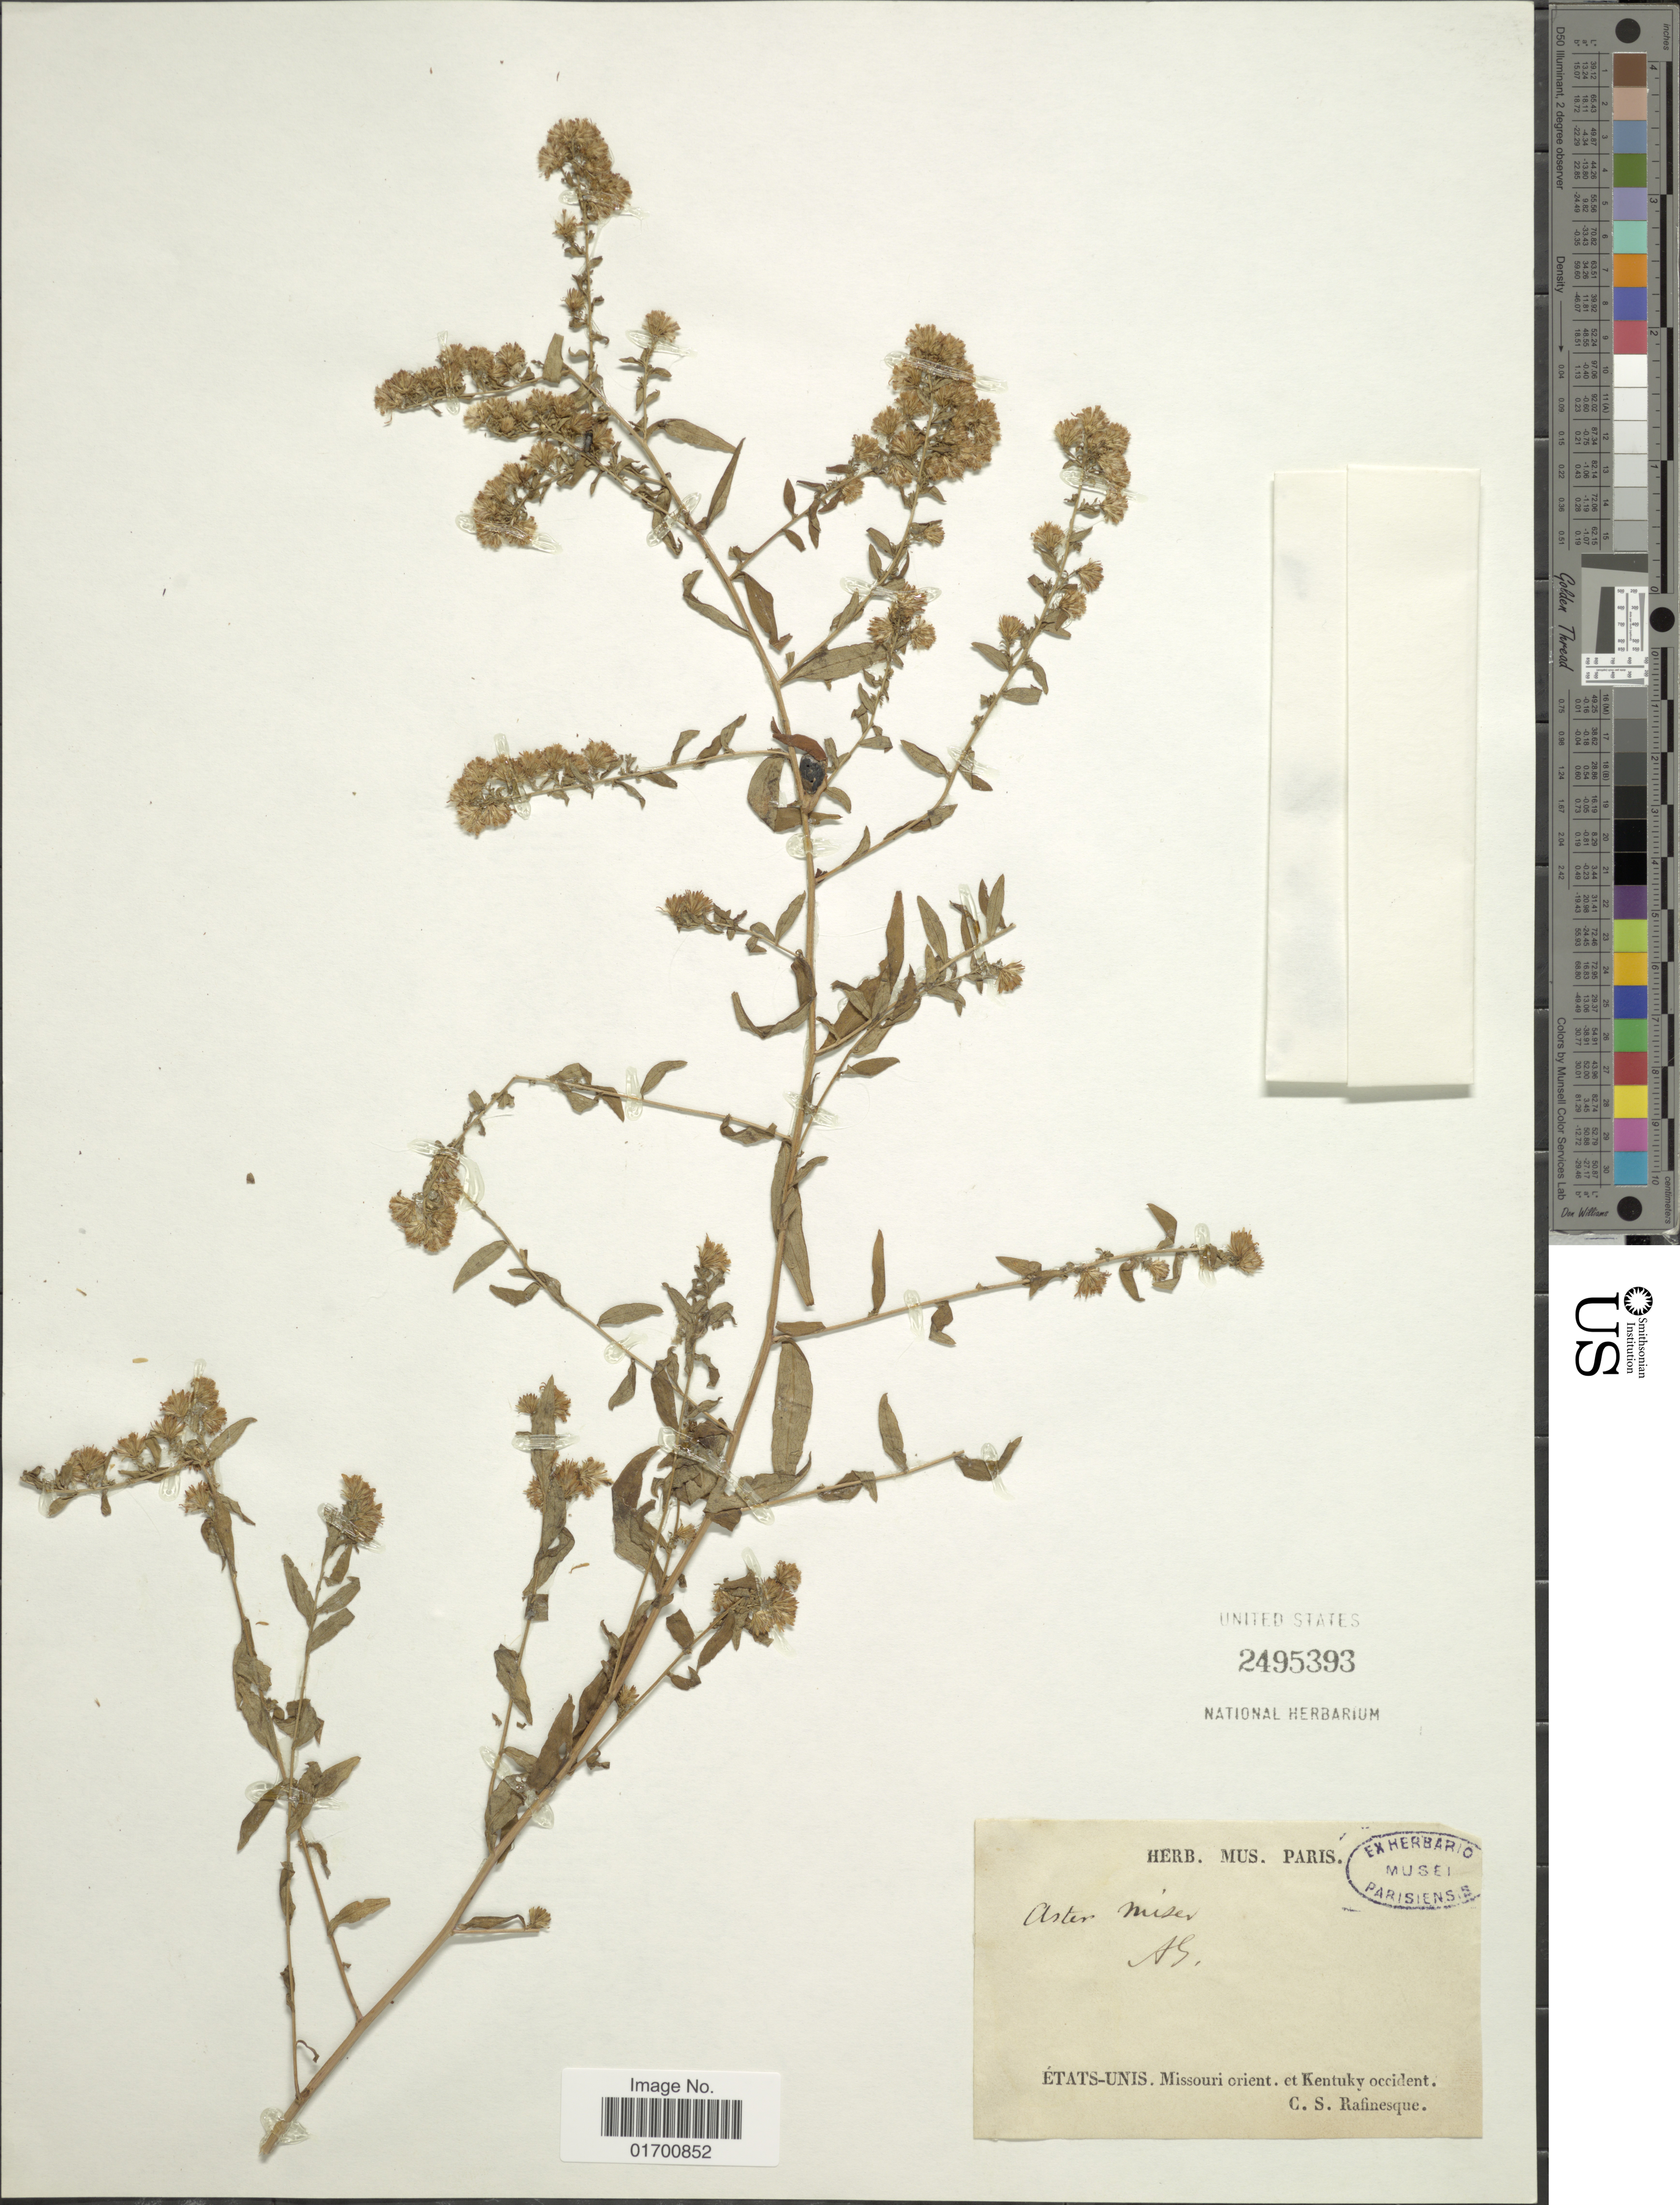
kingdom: Plantae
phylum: Tracheophyta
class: Magnoliopsida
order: Asterales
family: Asteraceae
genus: Symphyotrichum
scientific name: Symphyotrichum lateriflorum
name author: (L.) Á. Löve & D. Löve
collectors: C. S. Rafinesque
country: United States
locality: Etats-Unis., Missouri orient. et. Kentucky occident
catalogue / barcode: US 2495393